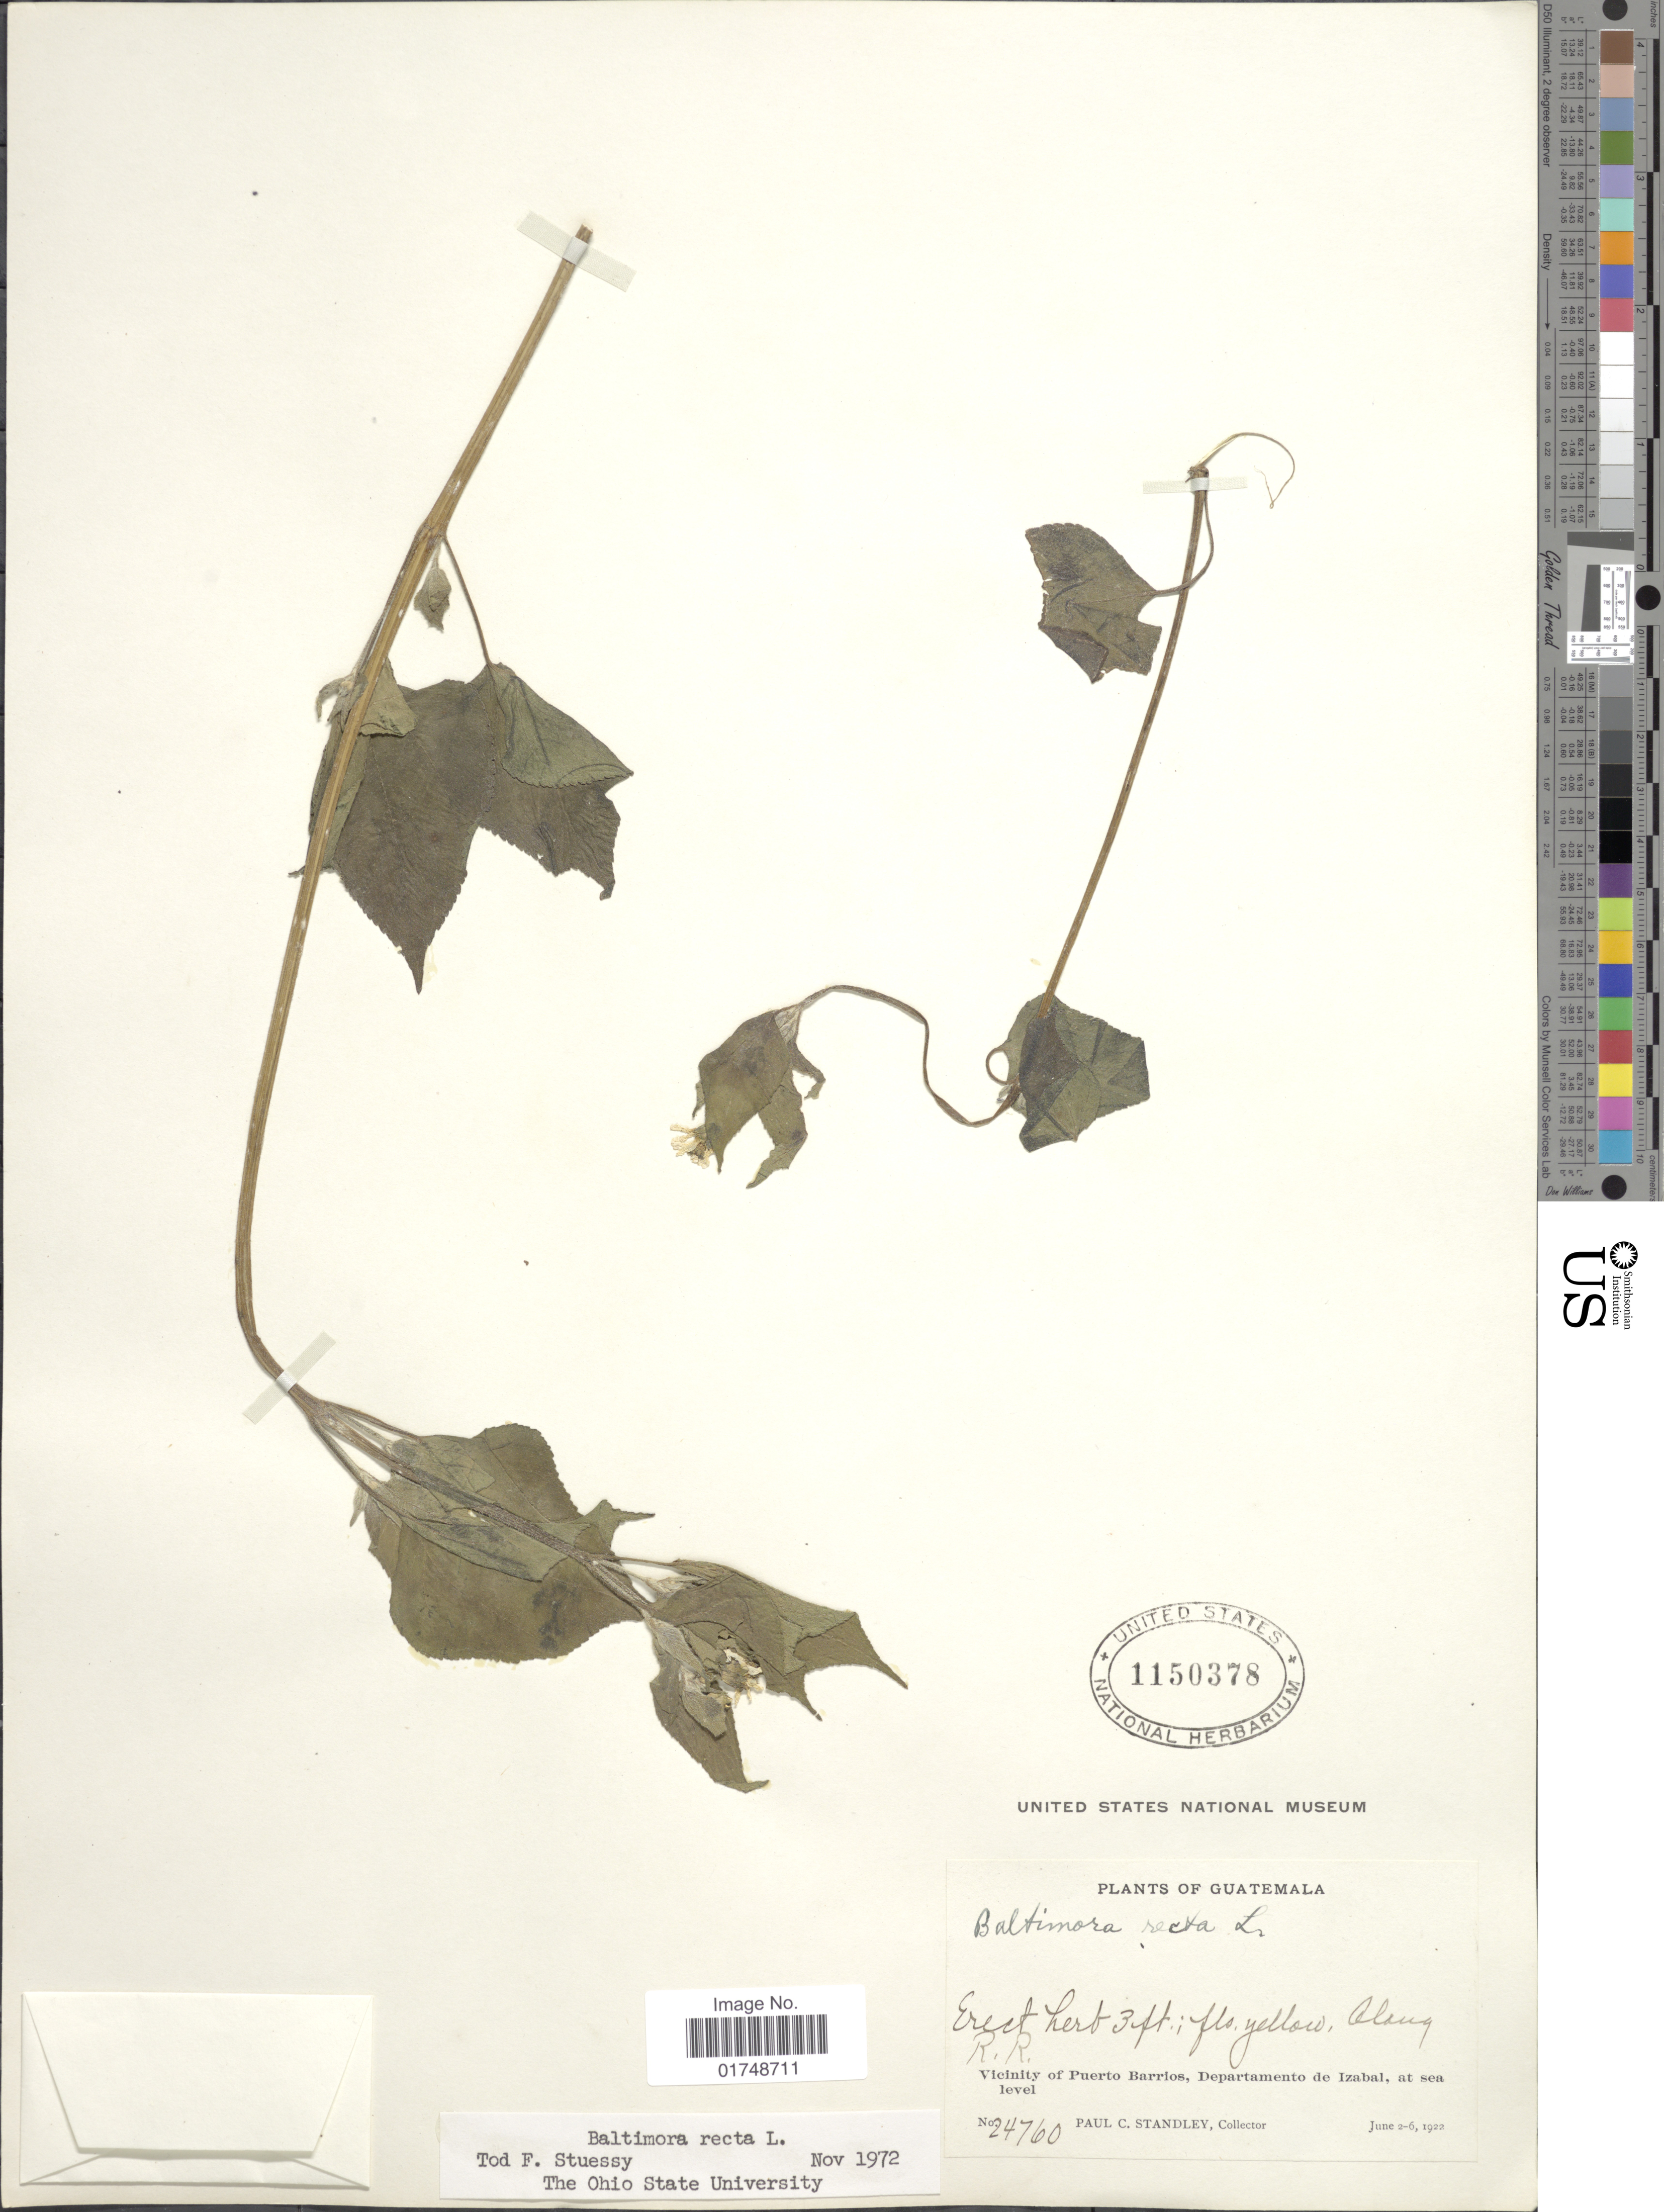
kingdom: Plantae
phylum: Tracheophyta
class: Magnoliopsida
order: Asterales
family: Asteraceae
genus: Baltimora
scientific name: Baltimora recta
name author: L.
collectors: P. C. Standley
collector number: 24760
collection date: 1922-06-02/1922-06-06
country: Guatemala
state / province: Izabal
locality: Vicinity of Puerto Barrios, Departamento de Izabal.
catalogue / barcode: US 1150378